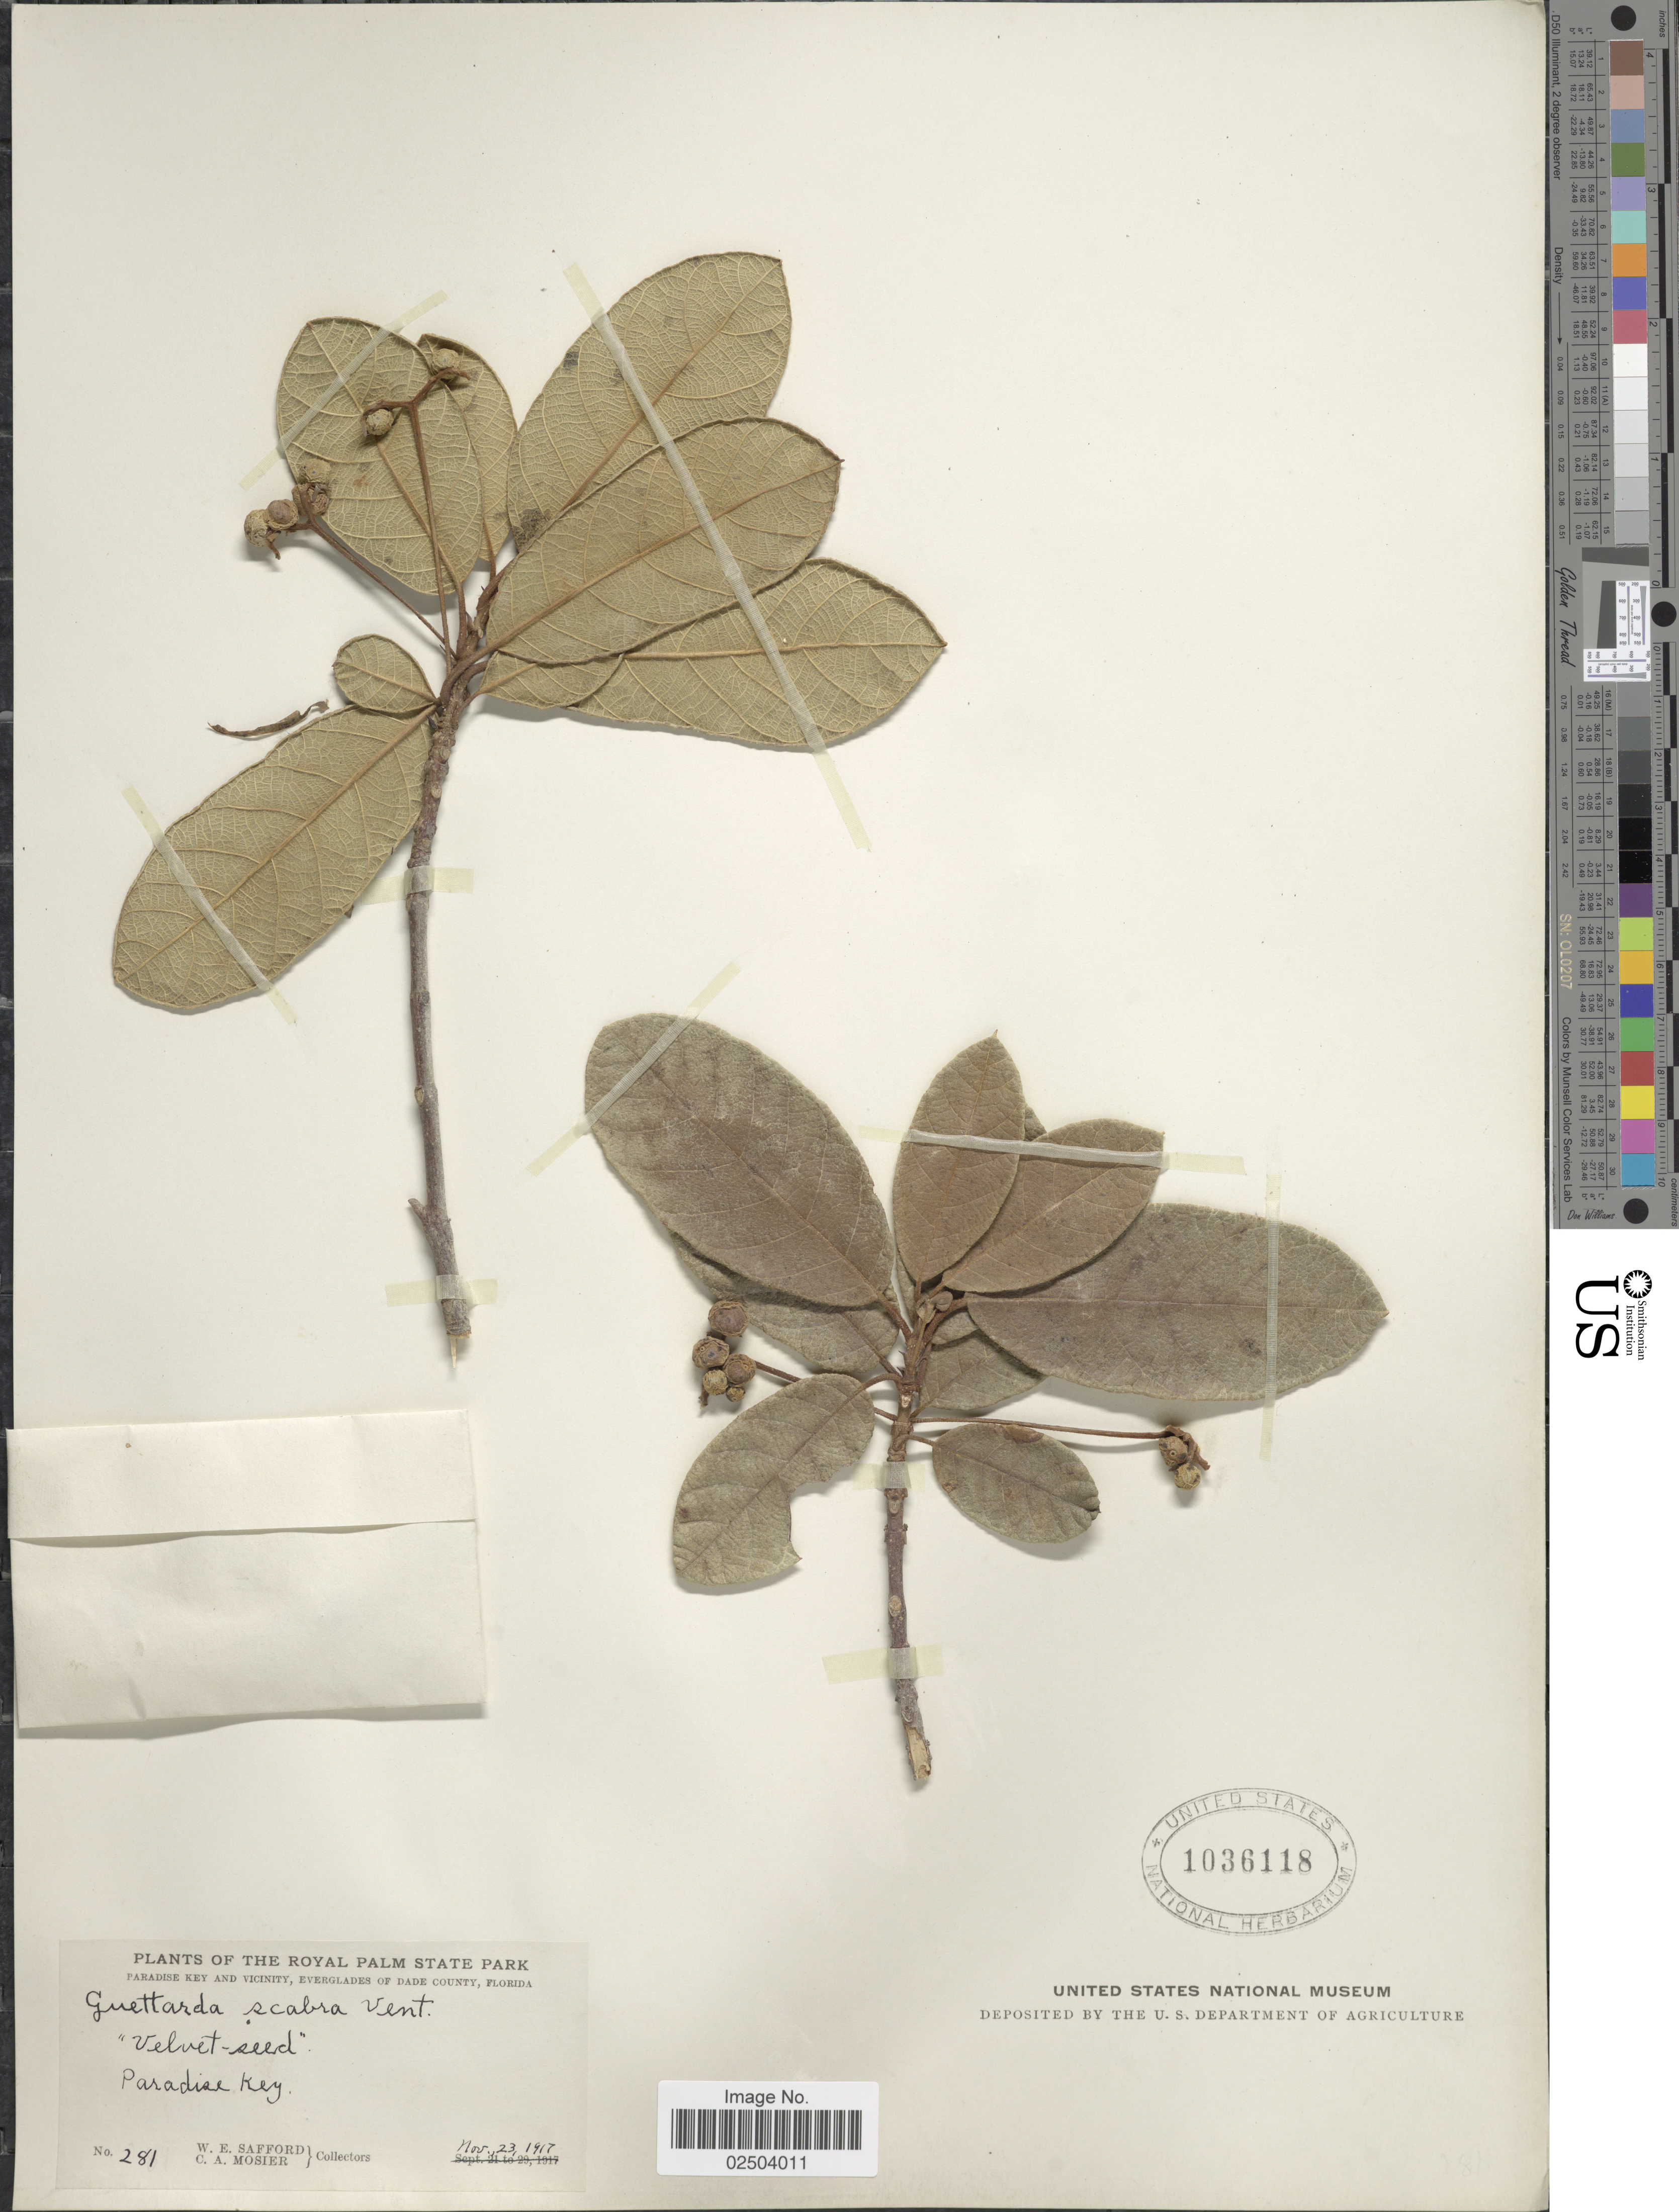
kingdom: Plantae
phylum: Tracheophyta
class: Magnoliopsida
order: Gentianales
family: Rubiaceae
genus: Guettarda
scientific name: Guettarda scabra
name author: (L.) Vent.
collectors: W. E. Safford & C. A. Mosier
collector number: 281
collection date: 1917-11-23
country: United States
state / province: Florida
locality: Royal Palm State Park. Paradise Key and vicinity, Everglades of Dade County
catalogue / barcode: US 1036118